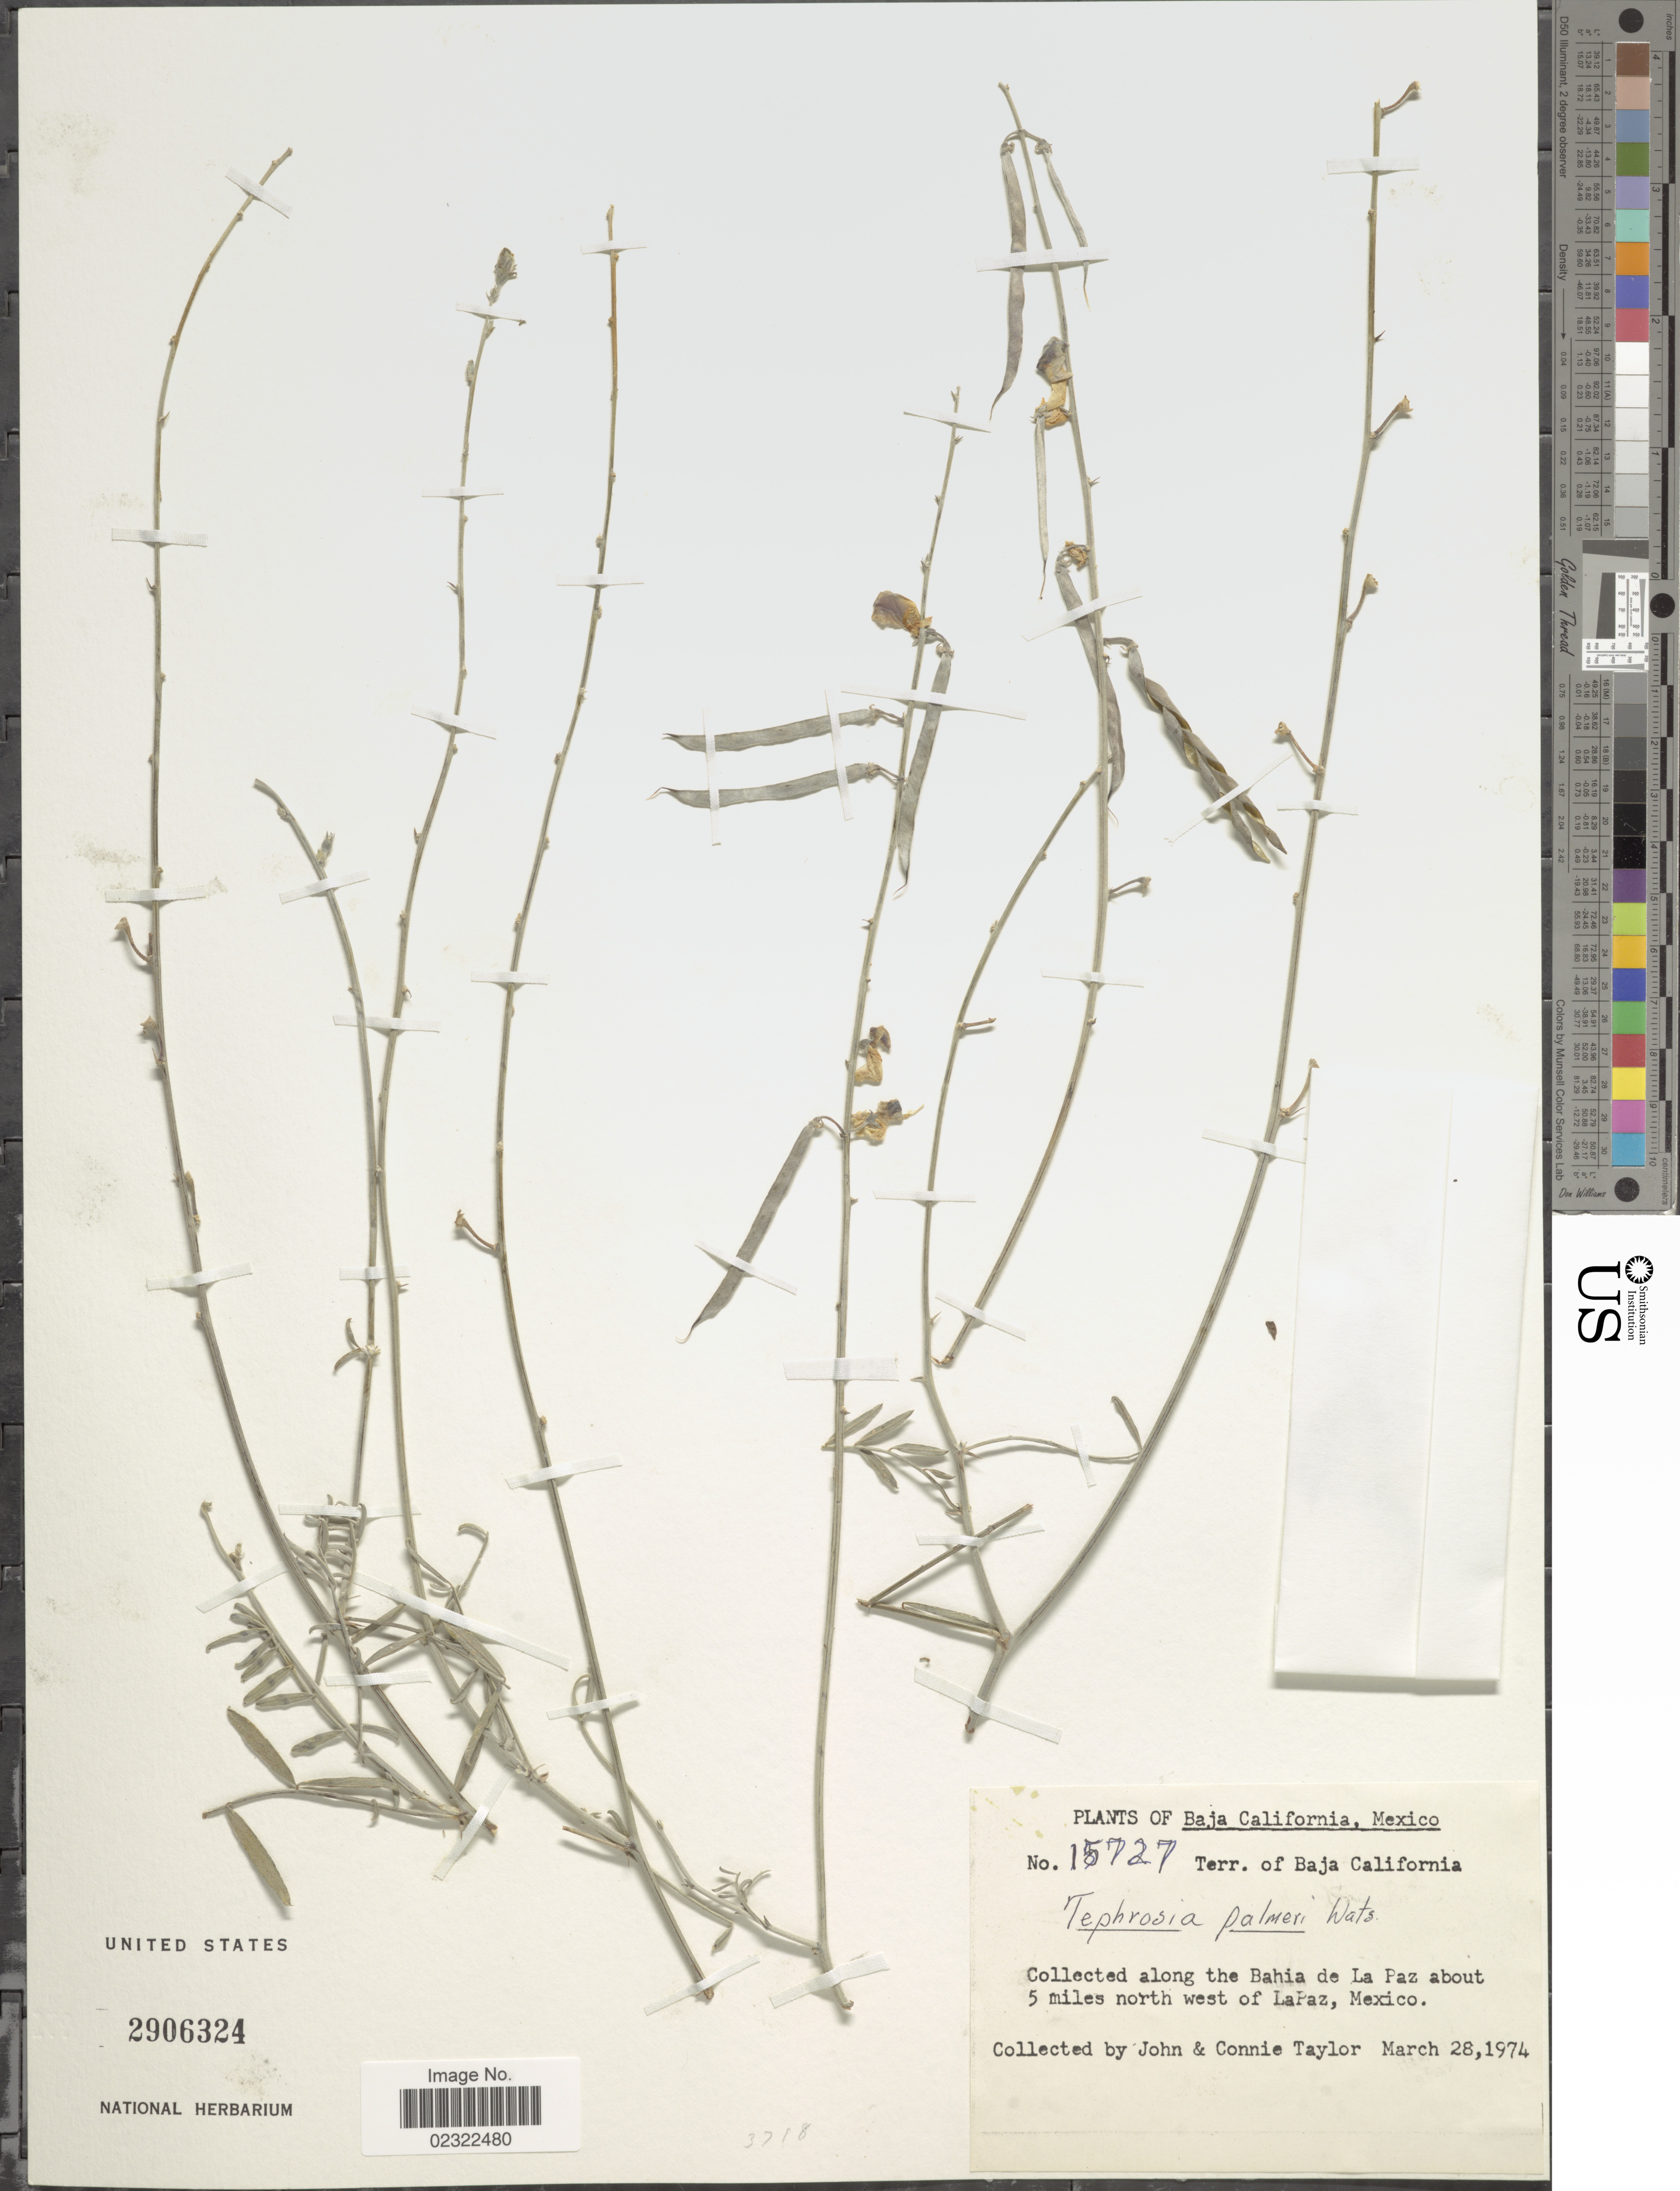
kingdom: Plantae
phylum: Tracheophyta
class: Magnoliopsida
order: Fabales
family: Fabaceae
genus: Tephrosia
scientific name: Tephrosia palmeri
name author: S. Watson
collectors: J. Taylor & C. Taylor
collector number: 15727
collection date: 1974-03-28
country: Mexico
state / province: Baja California Sur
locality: Baja California, Mexico. Along the Bahia de La Paz about 5 miles north west of LaPaz, Mexico.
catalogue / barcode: US 2906324